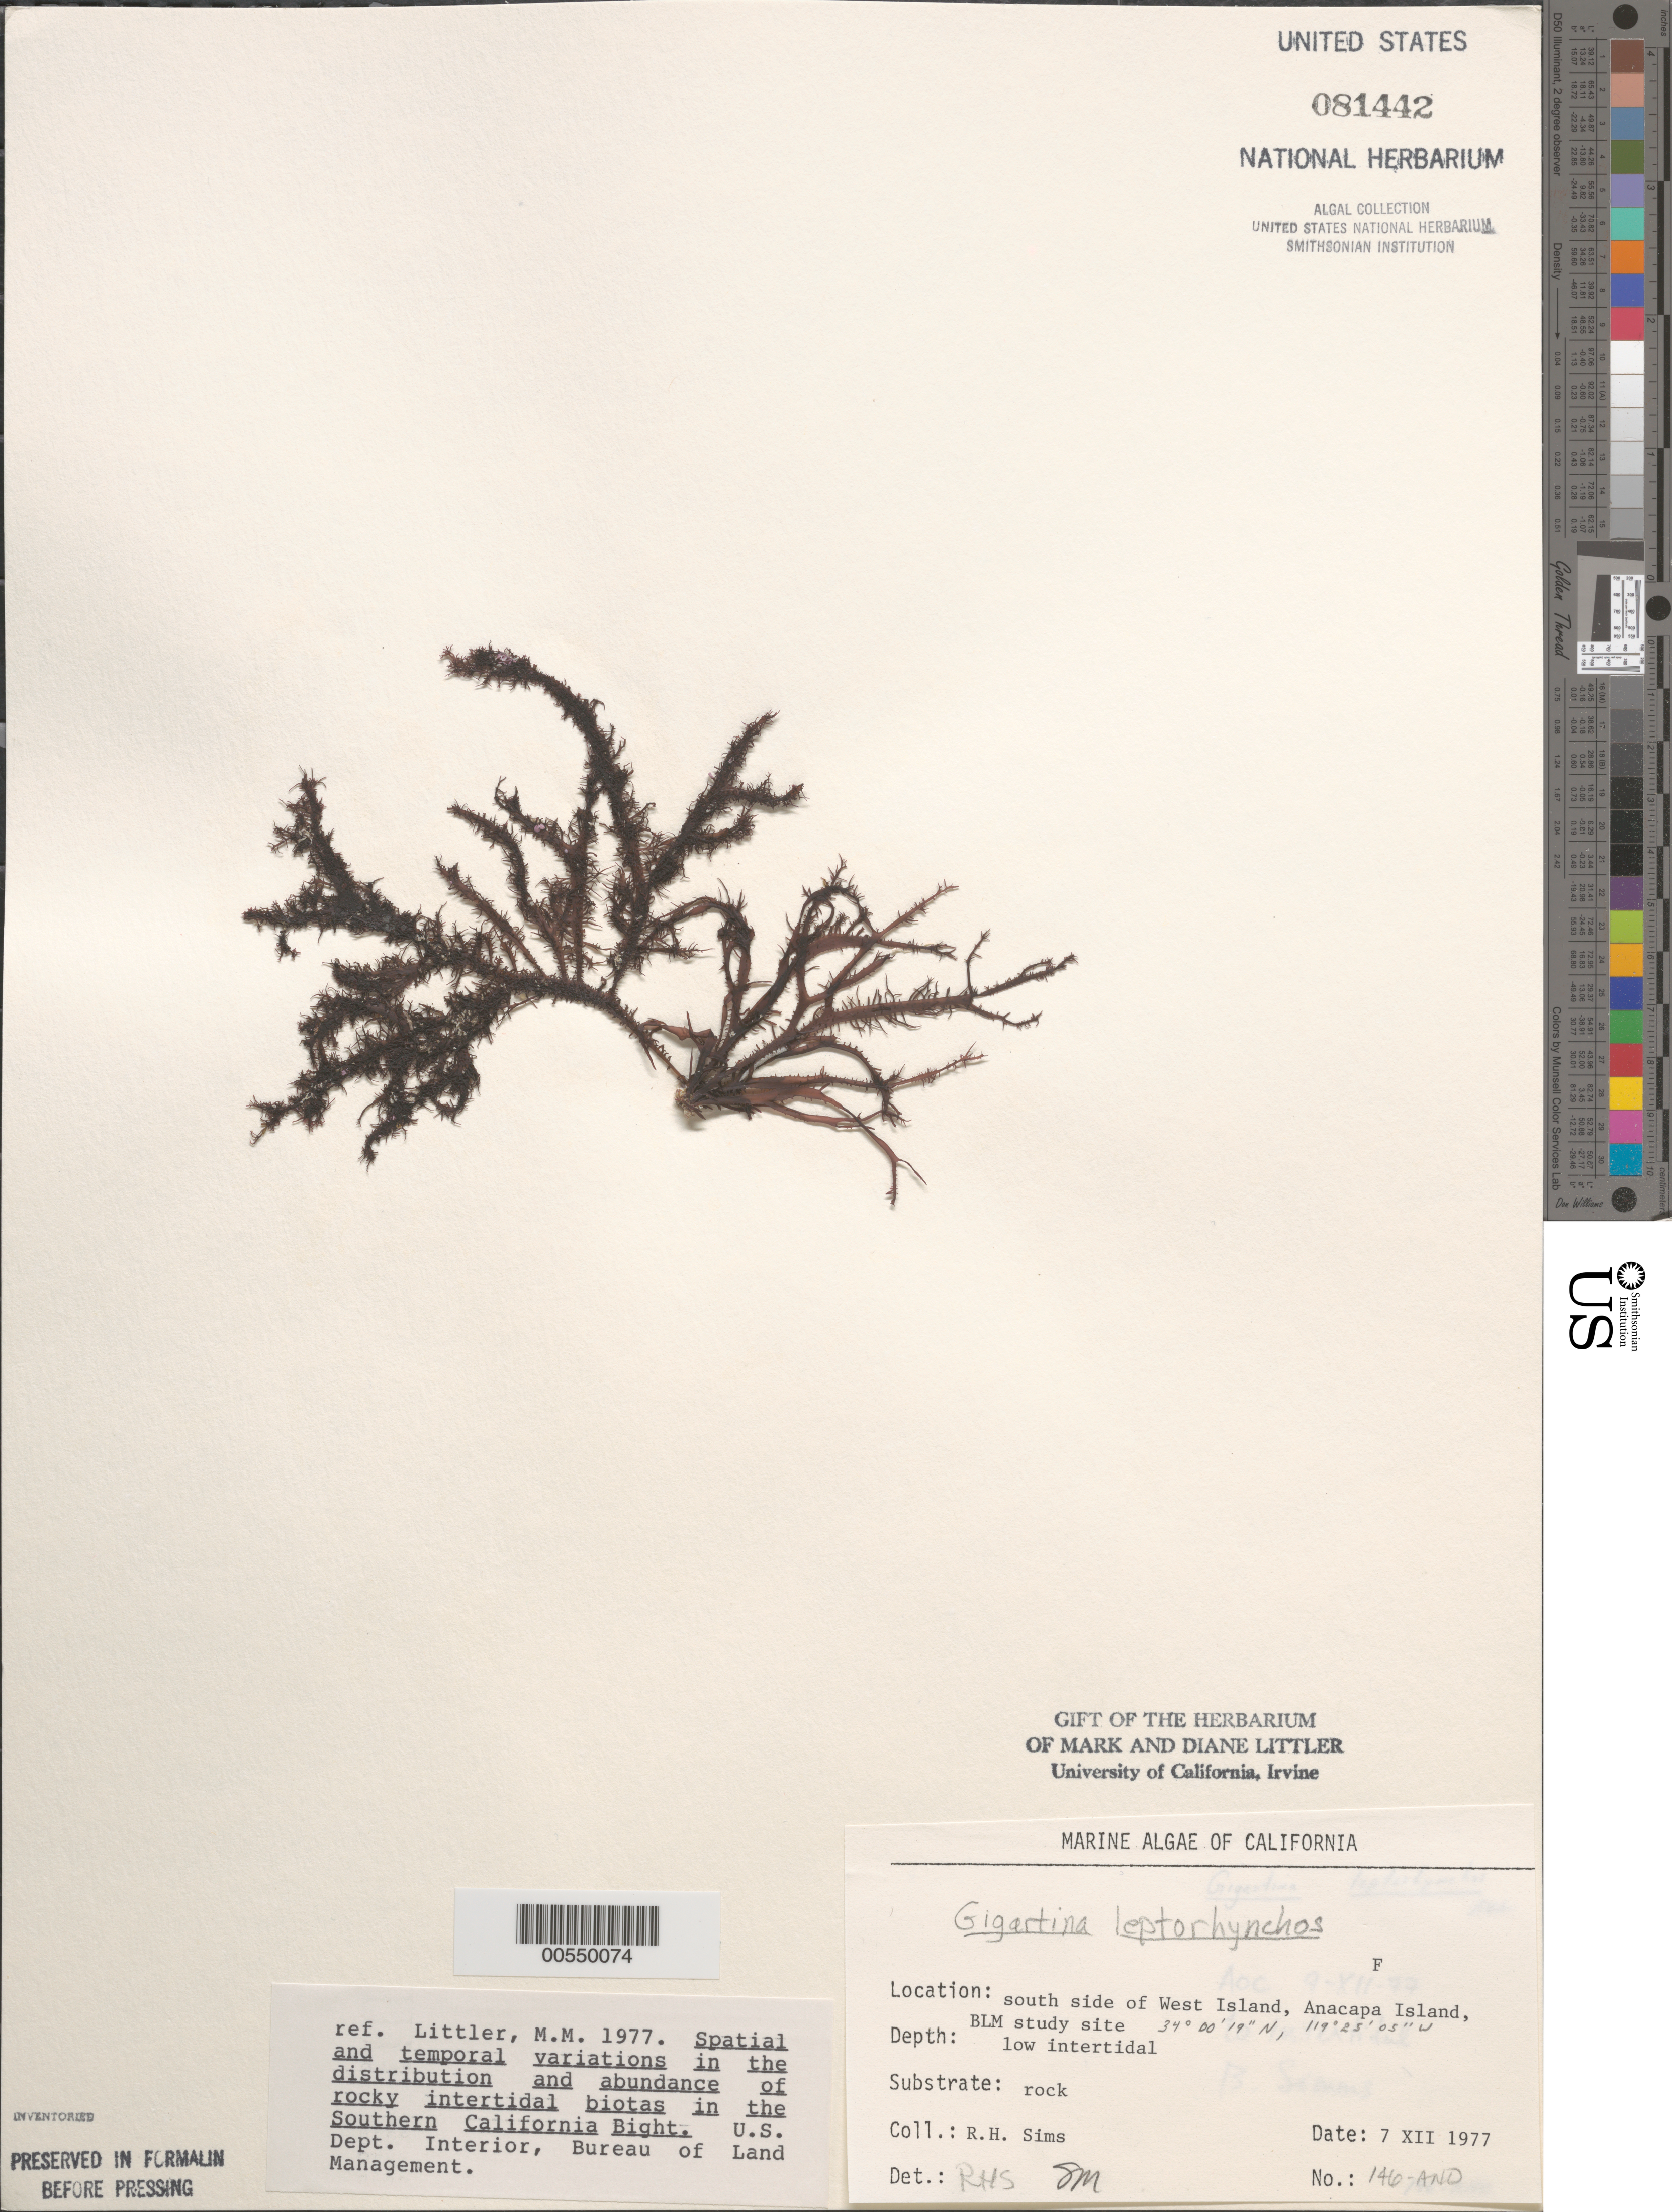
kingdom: Plantae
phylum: Rhodophyta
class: Florideophyceae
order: Gigartinales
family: Gigartinaceae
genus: Mazzaella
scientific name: Mazzaella leptorhynchos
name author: (J. Agardh) Leister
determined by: Algae name updating Project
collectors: R. H. Sims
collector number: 146-ANO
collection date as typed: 07 Dec 1977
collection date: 1977-12-07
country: United States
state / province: California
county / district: Ventura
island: Anacapa Island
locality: South side of west island, near Cat Rock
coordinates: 34 00'19"N, 119 25'05"W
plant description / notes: BLM-SOCALBIGHT Rocky Intertidal Survey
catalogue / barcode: US 81442